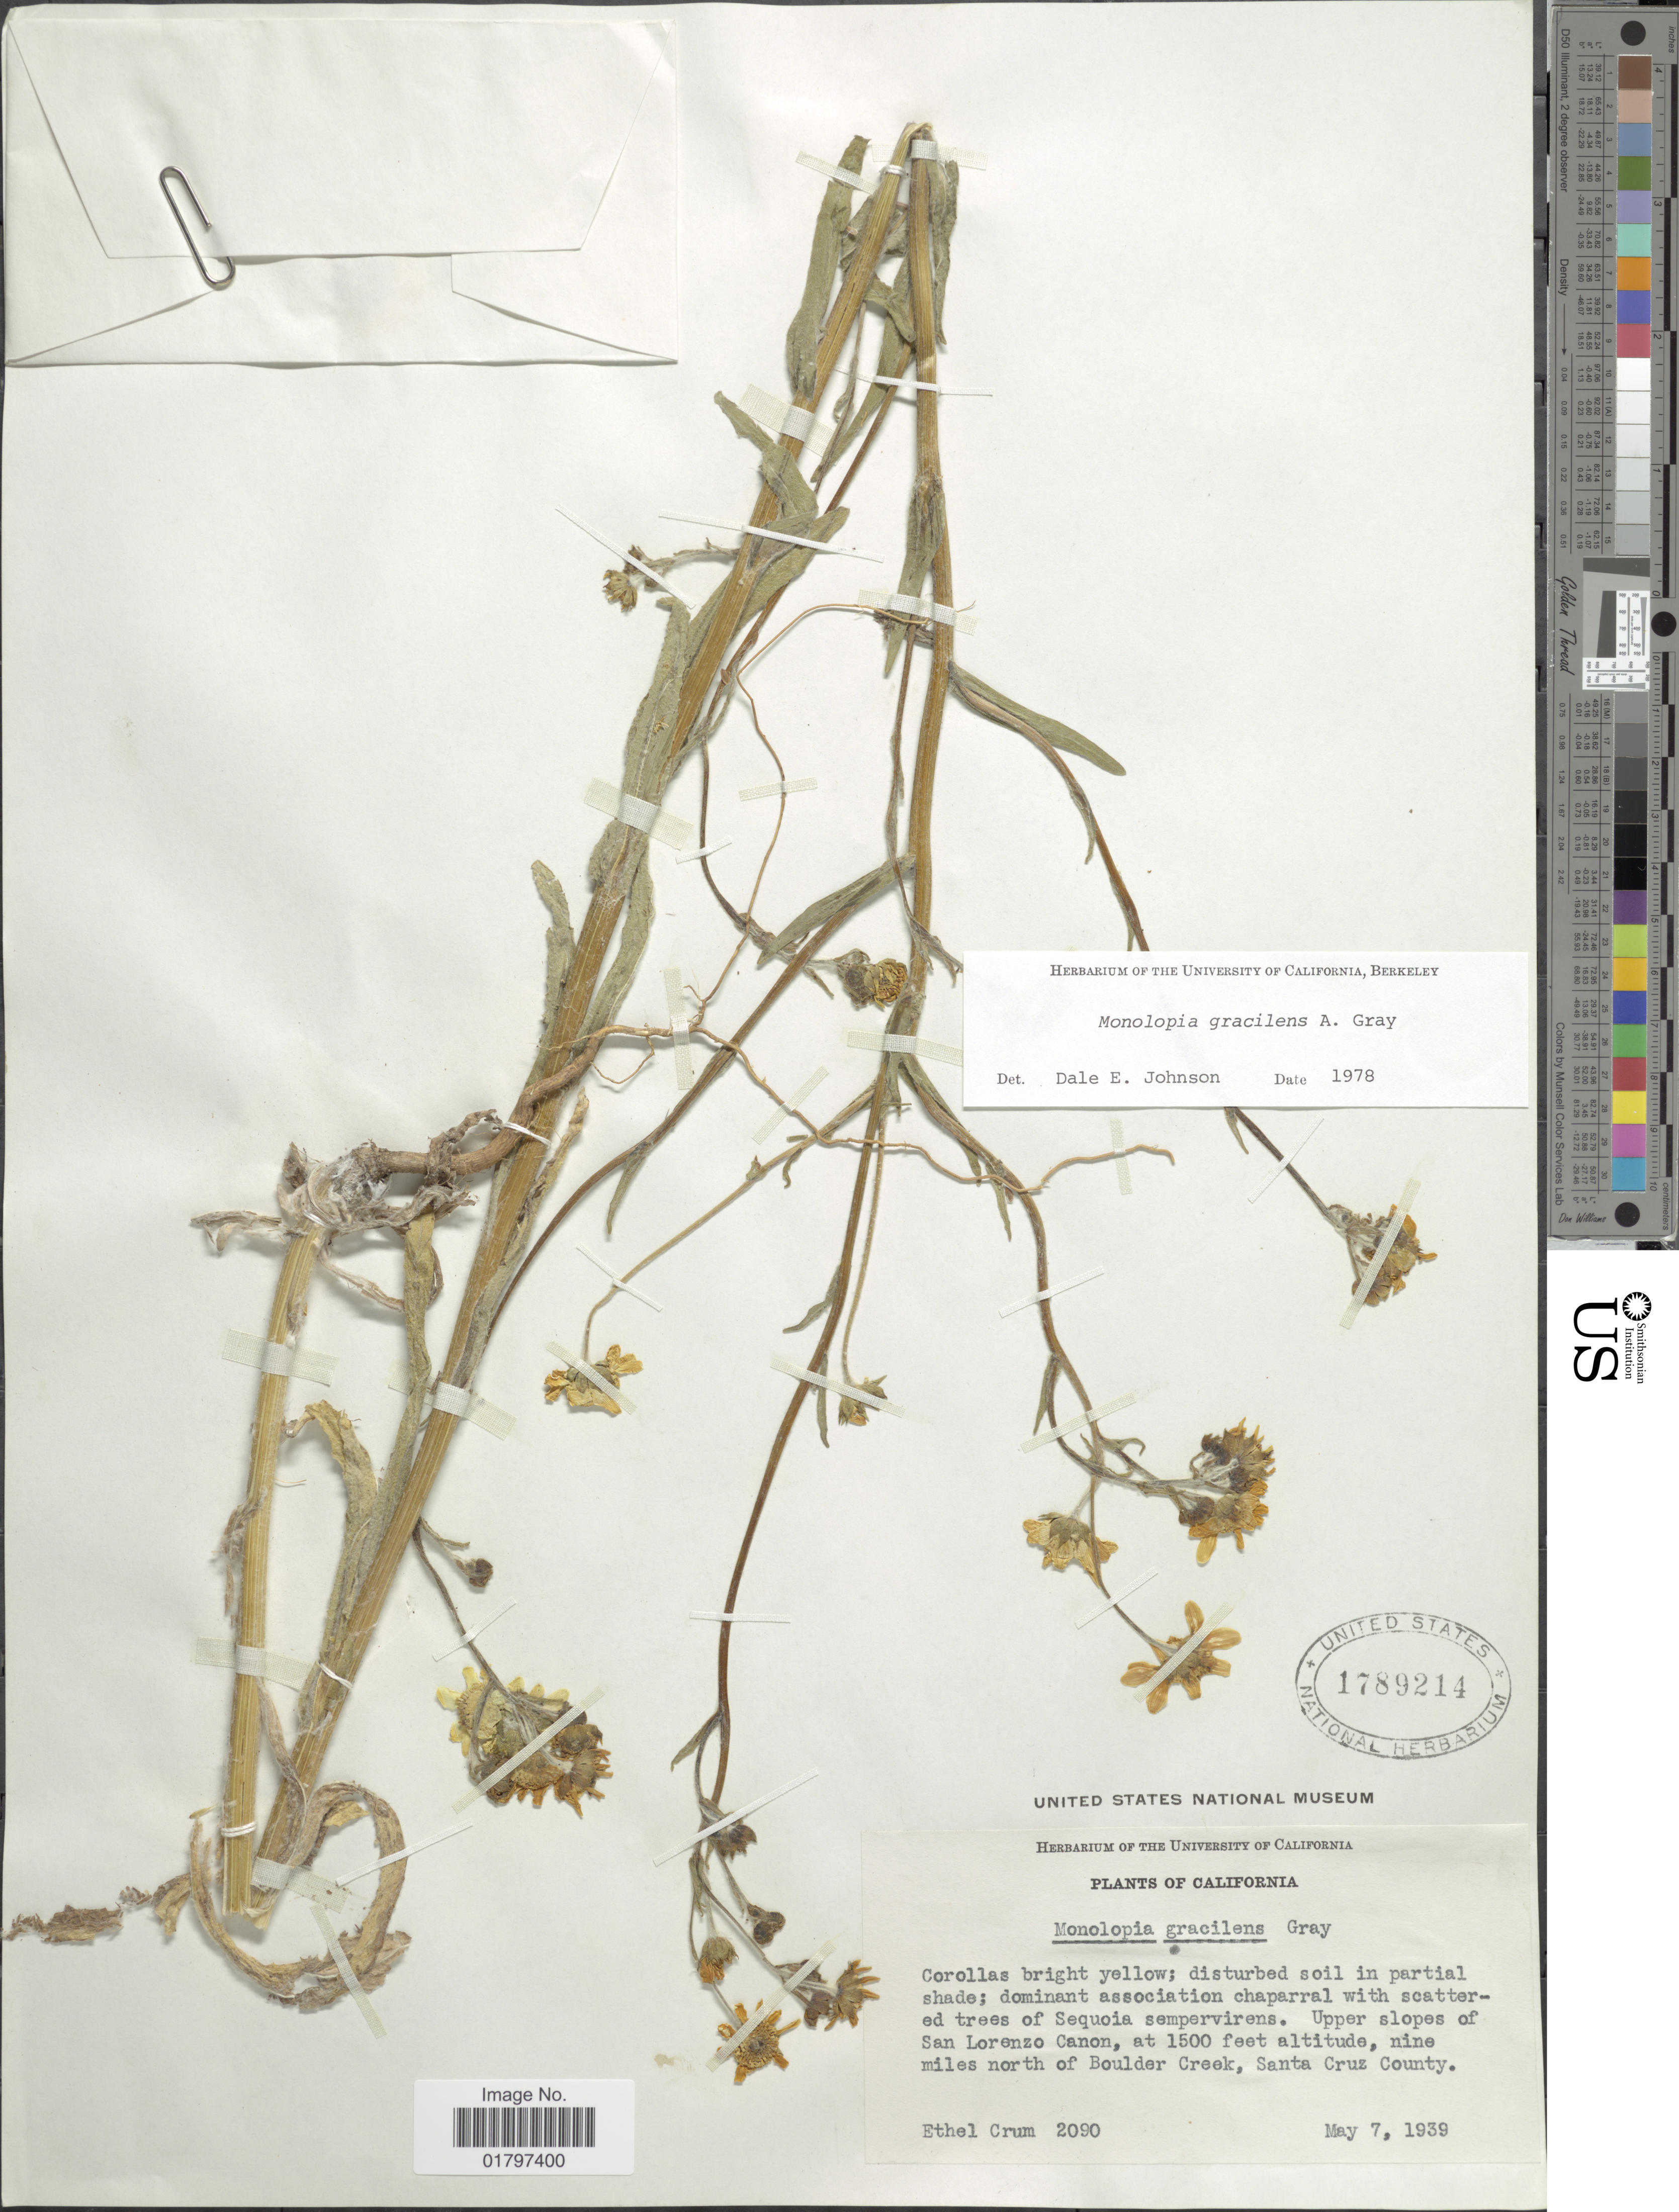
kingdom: Plantae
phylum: Tracheophyta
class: Magnoliopsida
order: Asterales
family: Asteraceae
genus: Monolopia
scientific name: Monolopia gracilens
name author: A. Gray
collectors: E. K. Crum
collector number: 2090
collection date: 1939-05-07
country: United States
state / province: California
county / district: Santa Cruz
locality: Upper slopes of San Lorenzo Canon, nine miles north of Boulder Creek, Santa Cruz County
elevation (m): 457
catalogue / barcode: US 1789214